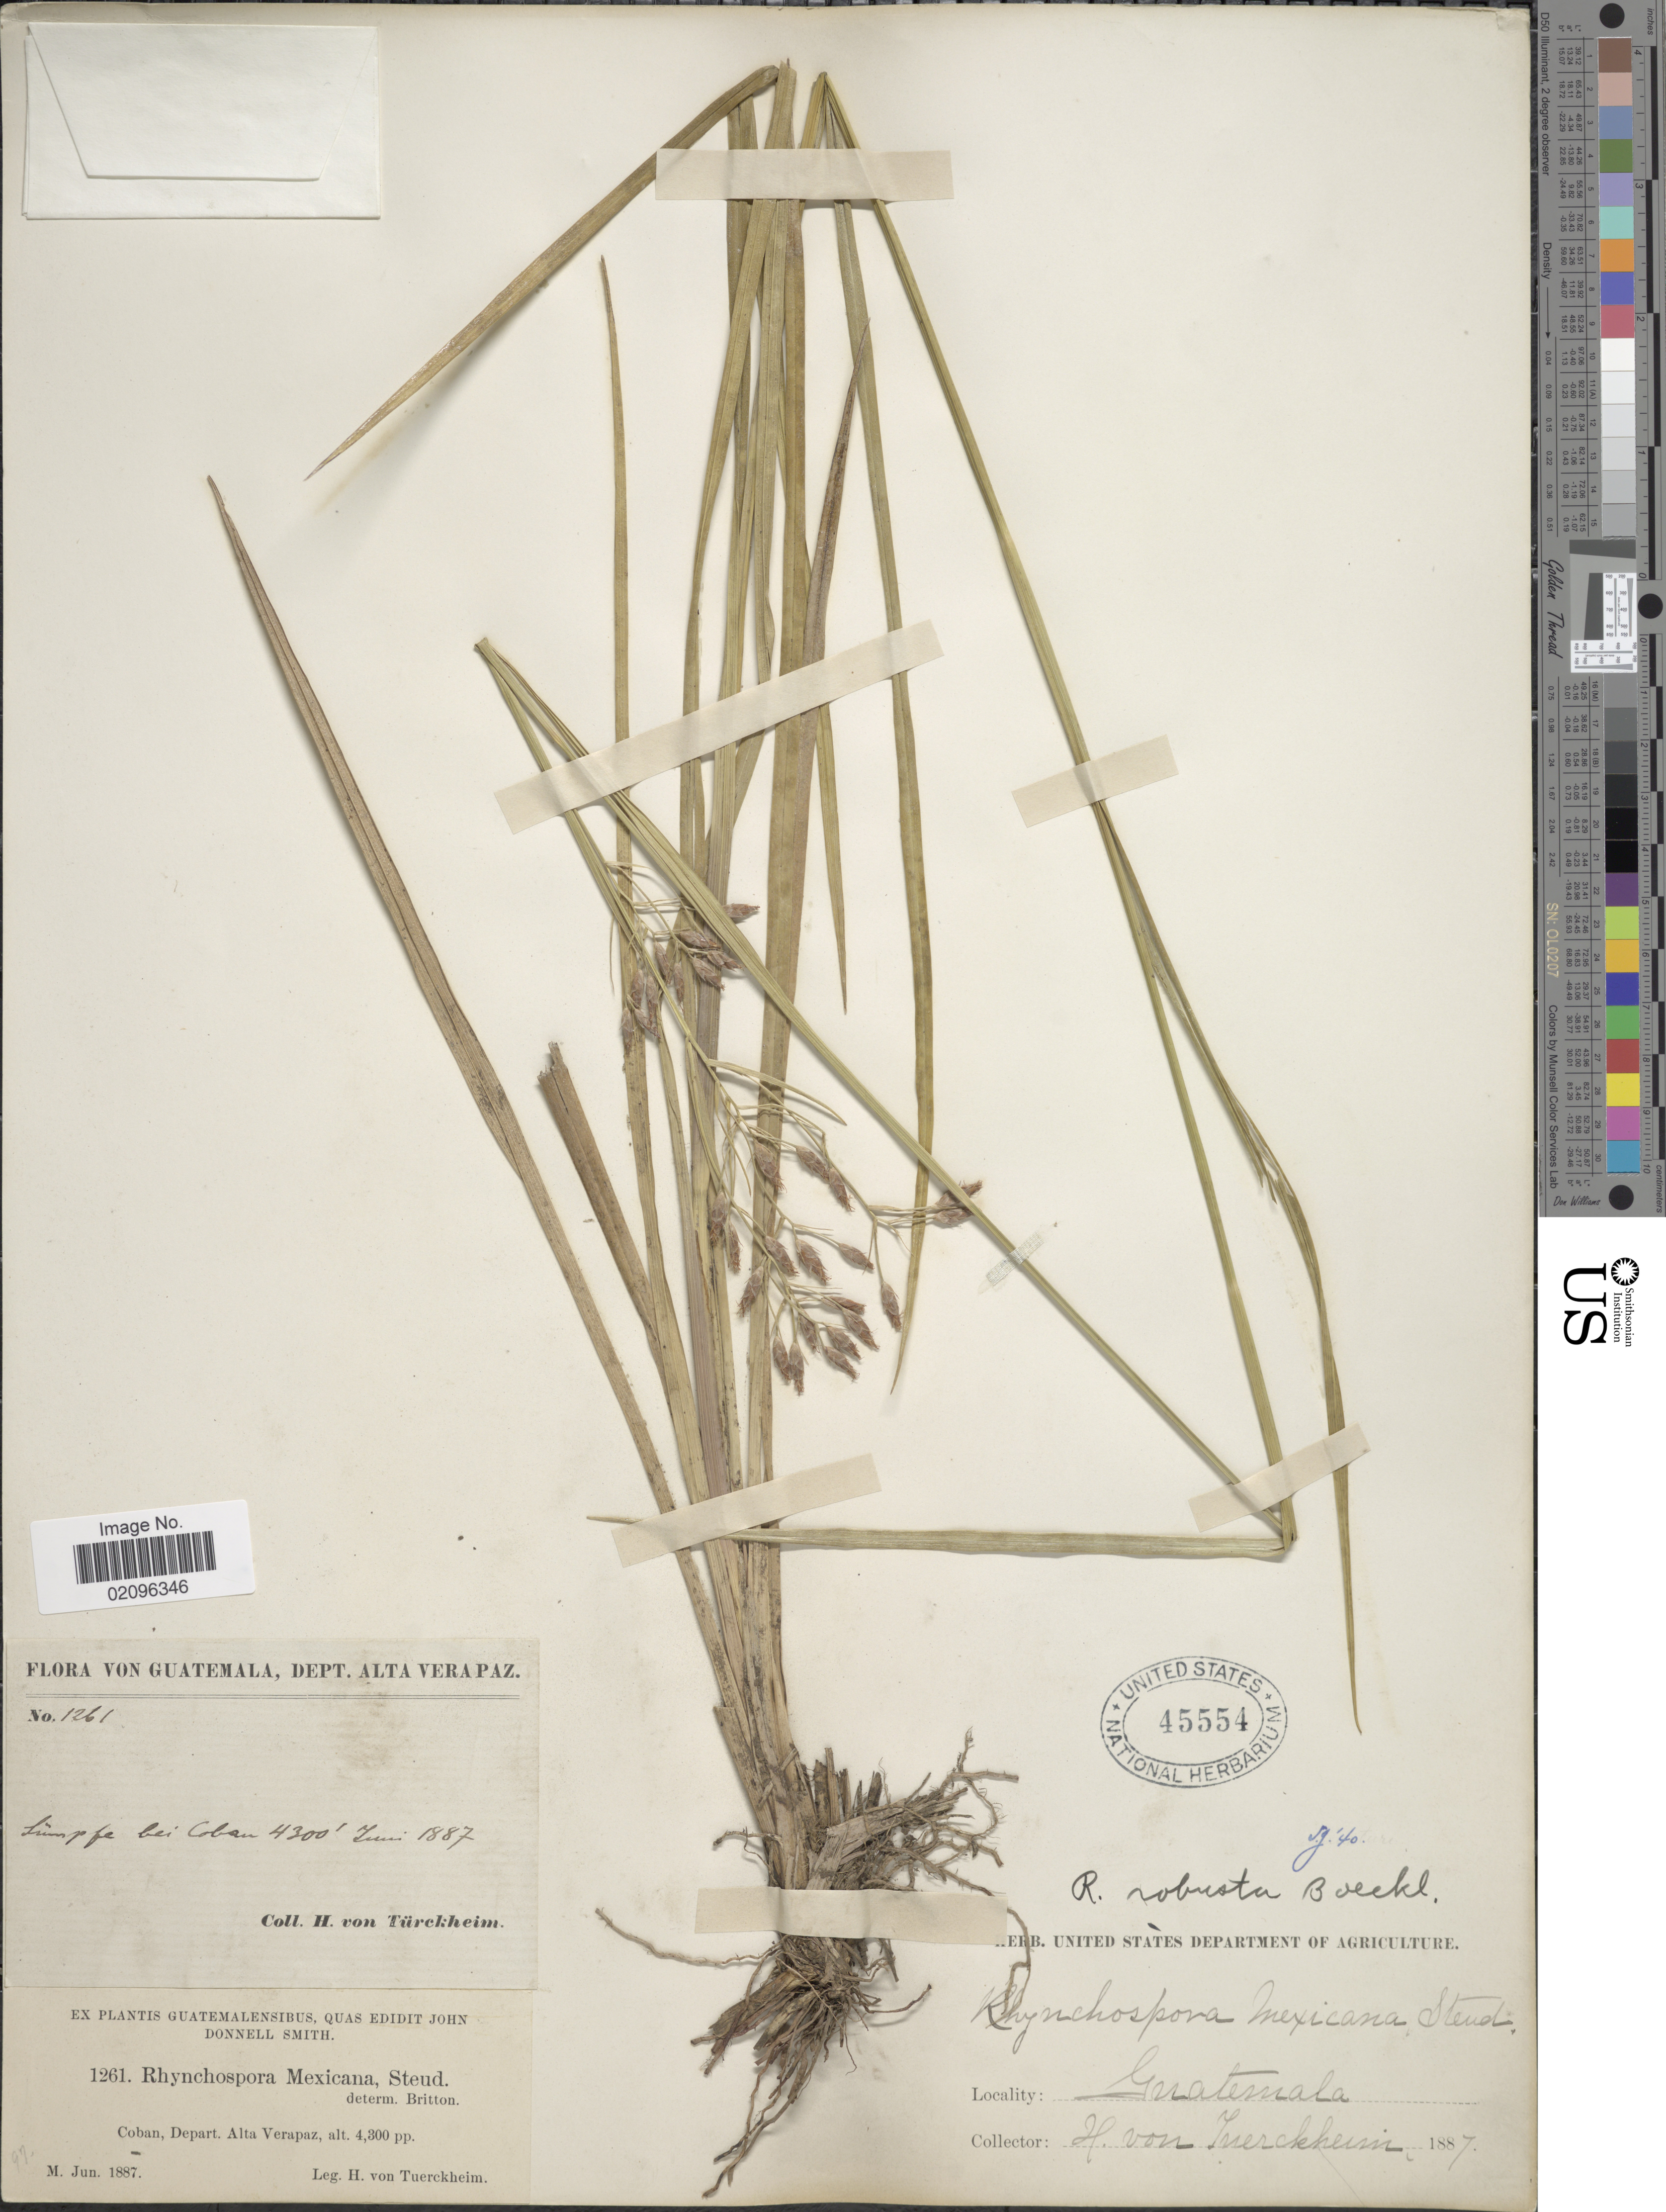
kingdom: Plantae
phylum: Tracheophyta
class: Liliopsida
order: Poales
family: Cyperaceae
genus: Rhynchospora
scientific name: Rhynchospora robusta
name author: (Kunth) Boeckeler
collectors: H. von Türckheim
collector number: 1261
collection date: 1887-06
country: Guatemala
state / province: Alta Verapaz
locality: Coban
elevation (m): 1311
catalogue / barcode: US 45554